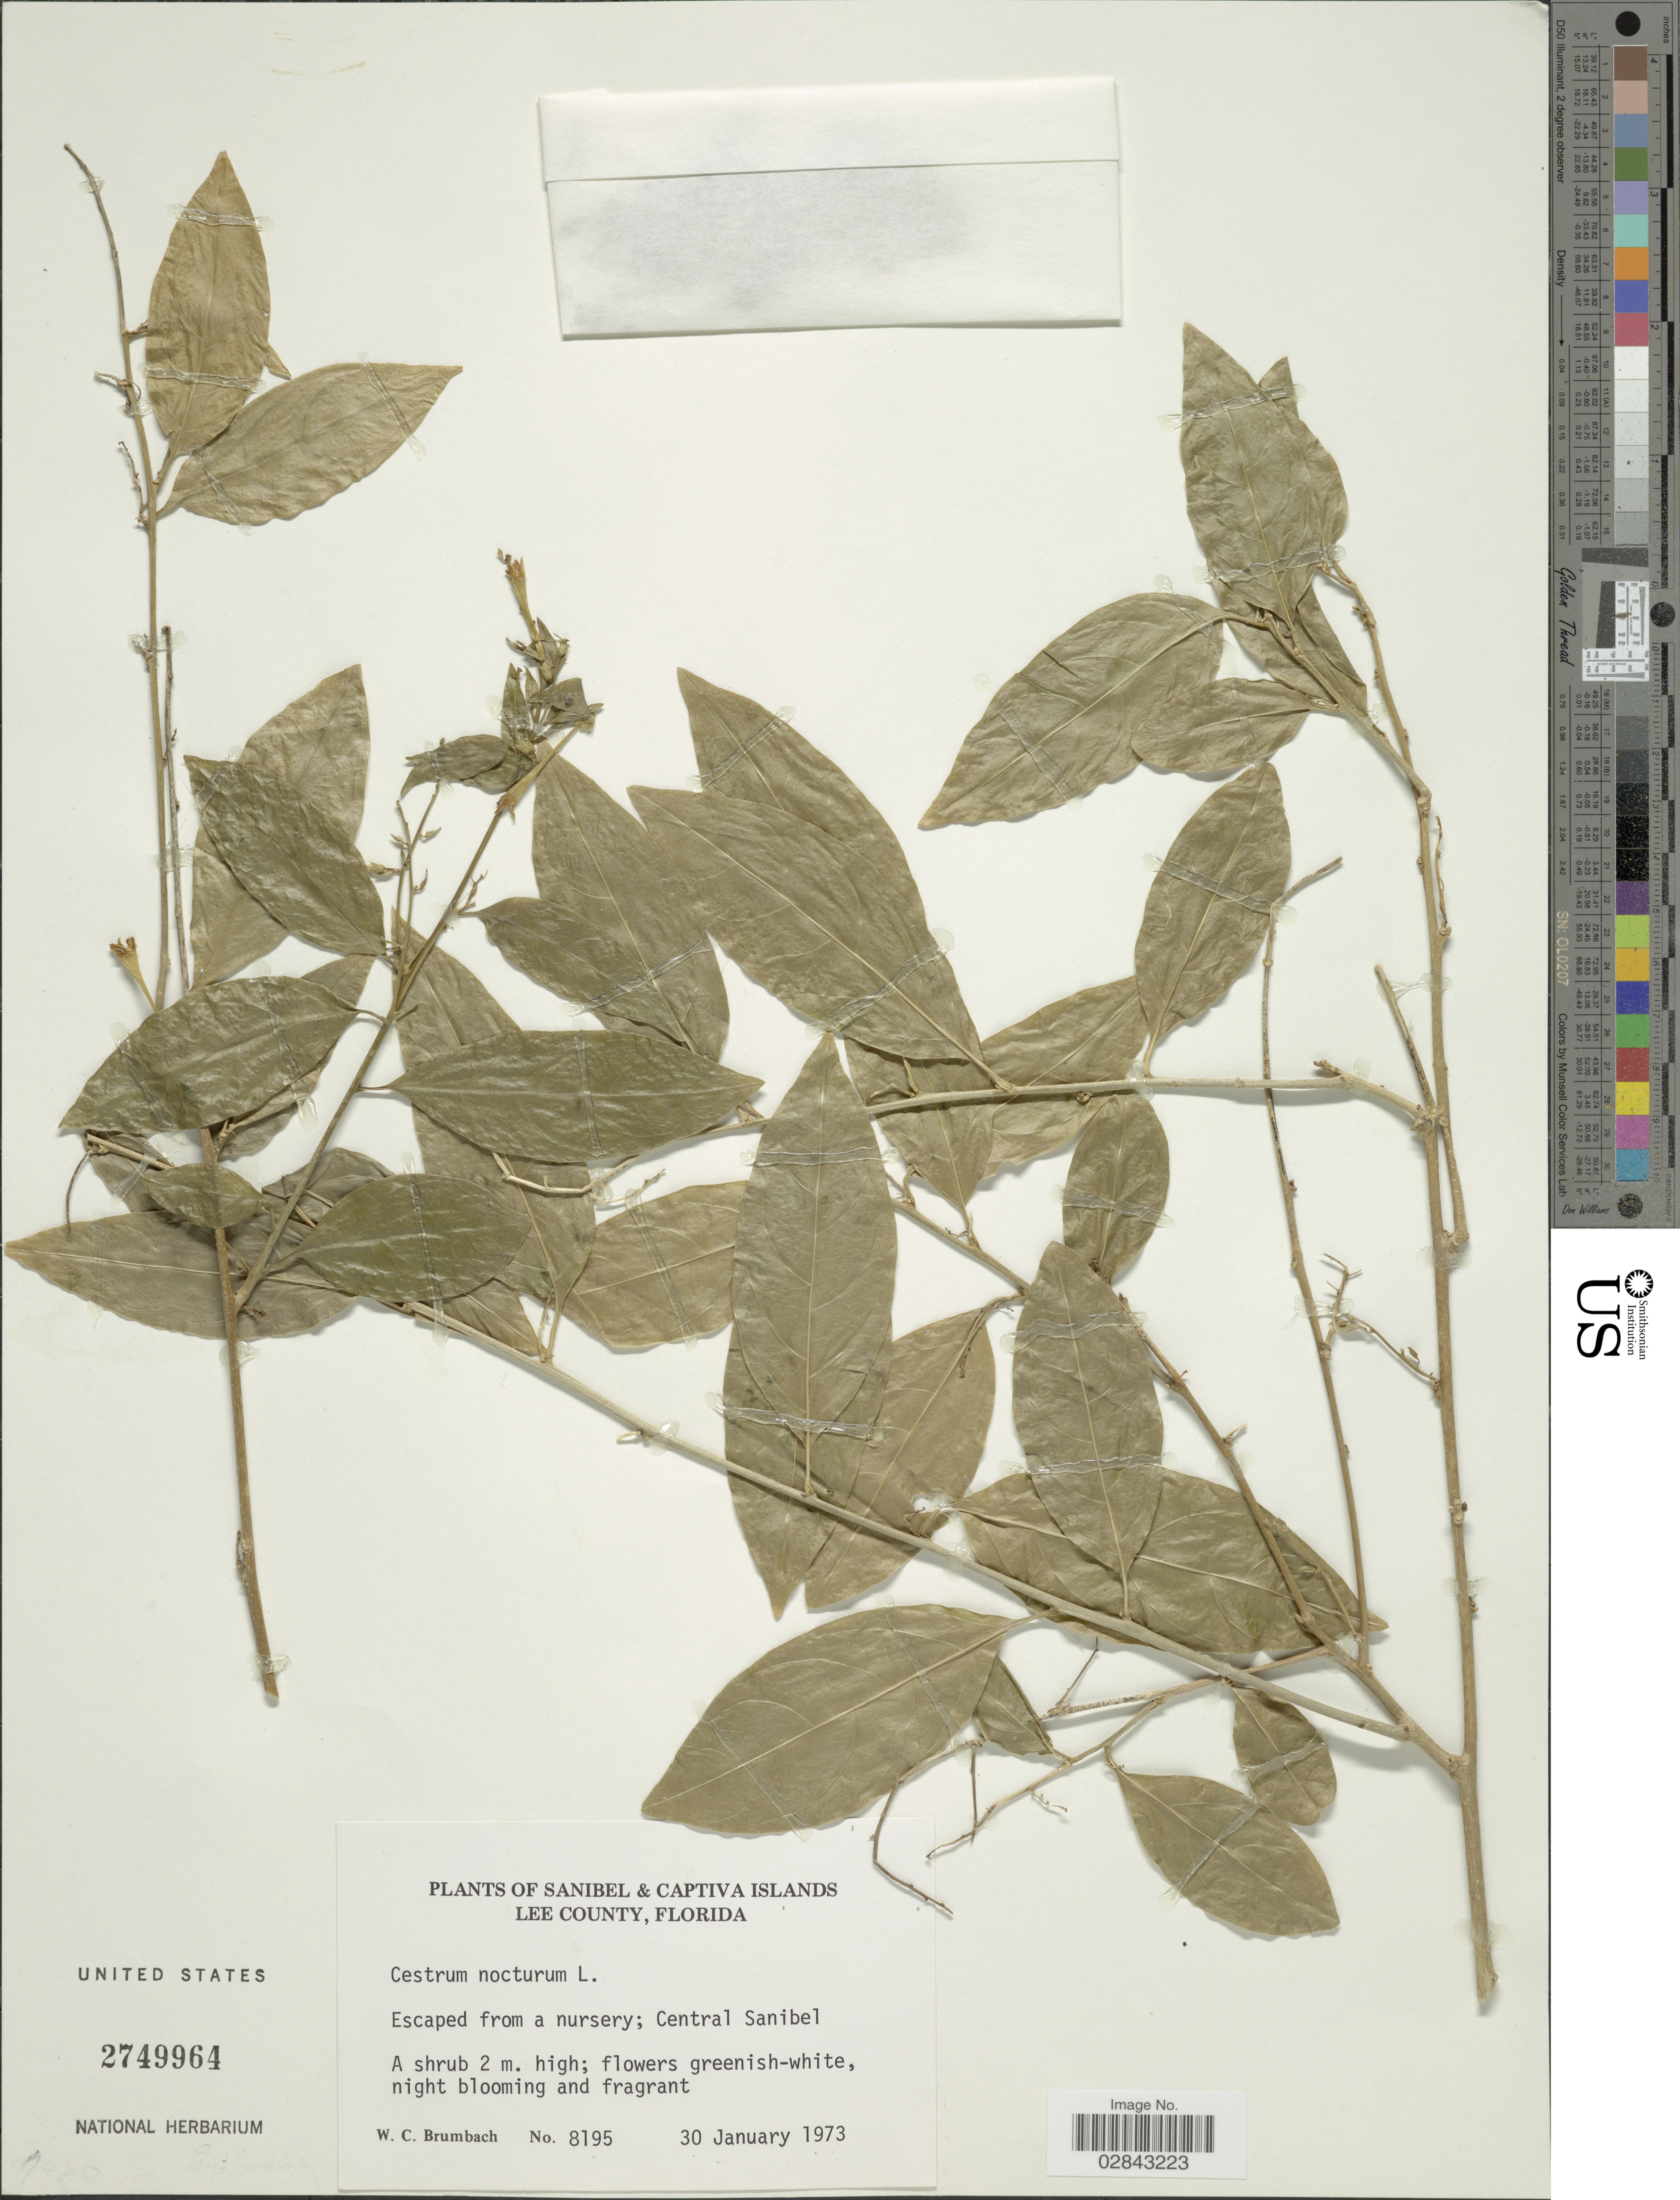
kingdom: Plantae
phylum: Tracheophyta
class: Magnoliopsida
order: Solanales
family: Solanaceae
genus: Cestrum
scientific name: Cestrum nocturnum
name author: L.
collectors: W. C. Brumbach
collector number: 8195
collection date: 1973-01-30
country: United States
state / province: Florida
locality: Sanibel. Lee County. Central Sanibel.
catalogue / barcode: US 2749964